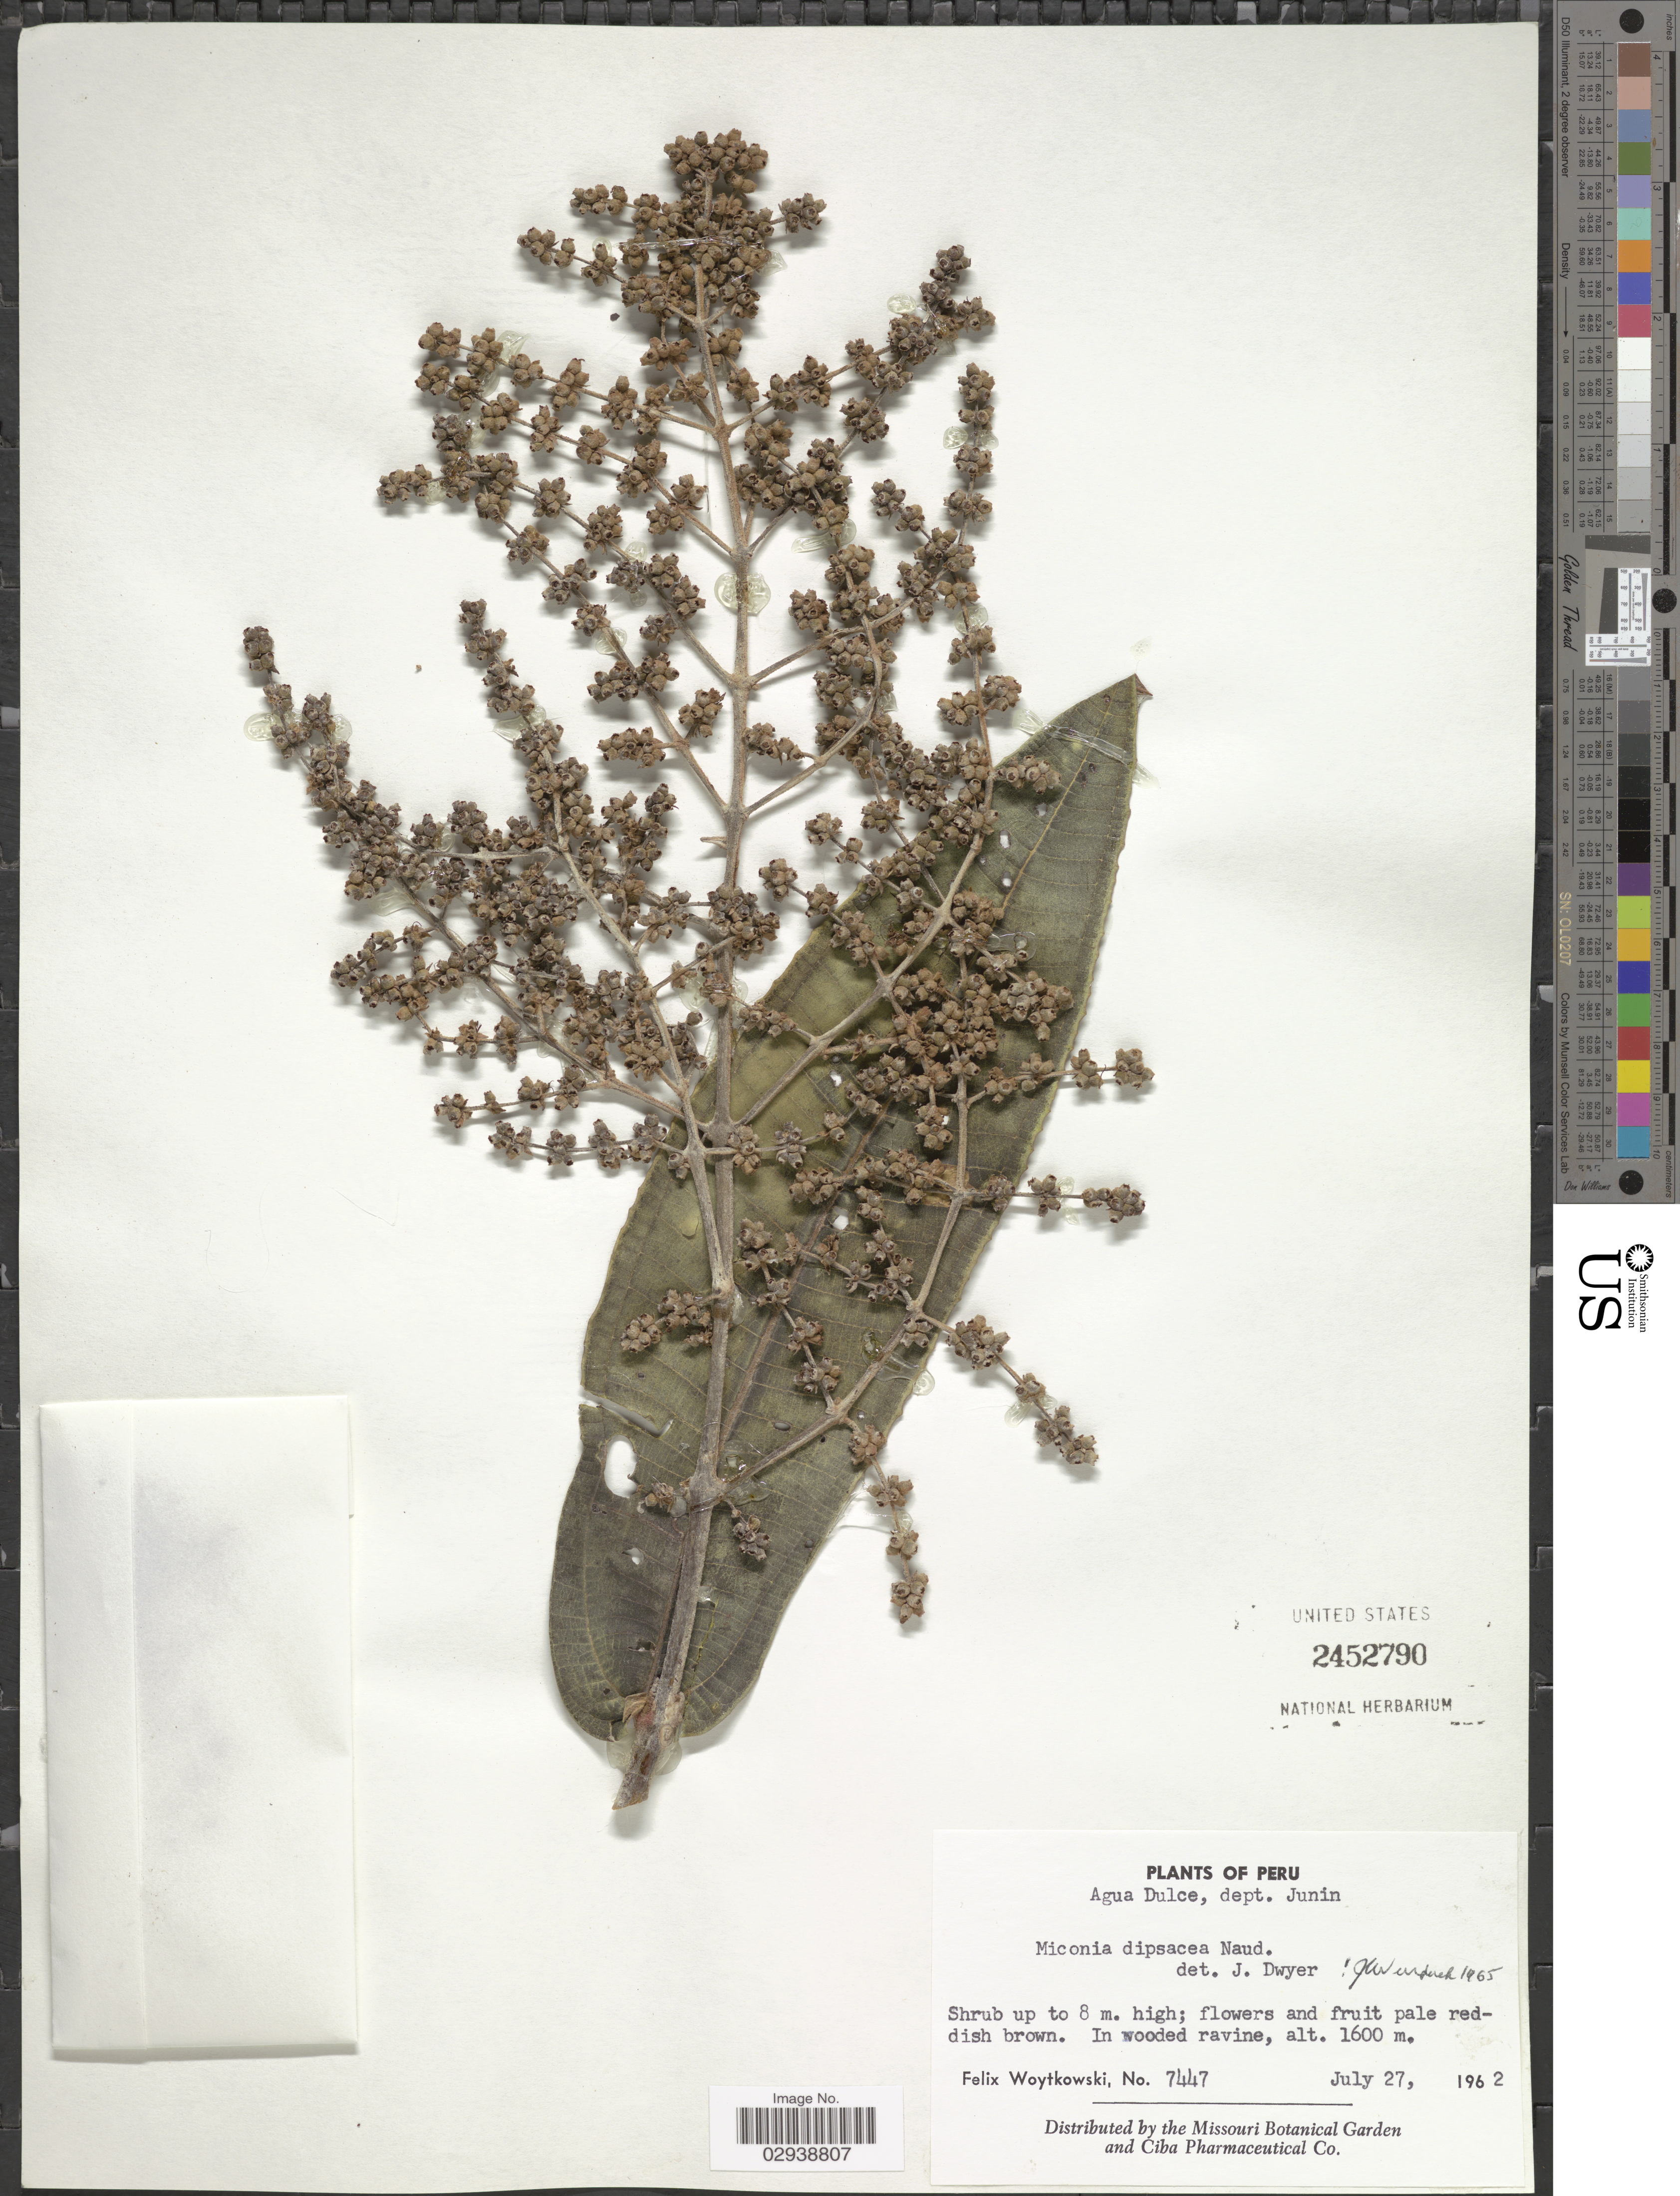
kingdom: Plantae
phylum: Tracheophyta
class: Magnoliopsida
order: Myrtales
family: Melastomataceae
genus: Miconia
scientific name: Miconia dipsacea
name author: Naudin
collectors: F. Woytkowski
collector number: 7447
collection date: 1962-07-27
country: Peru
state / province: Junín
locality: Agua Dulce, dept. Junin.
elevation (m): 1600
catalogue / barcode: US 2452790